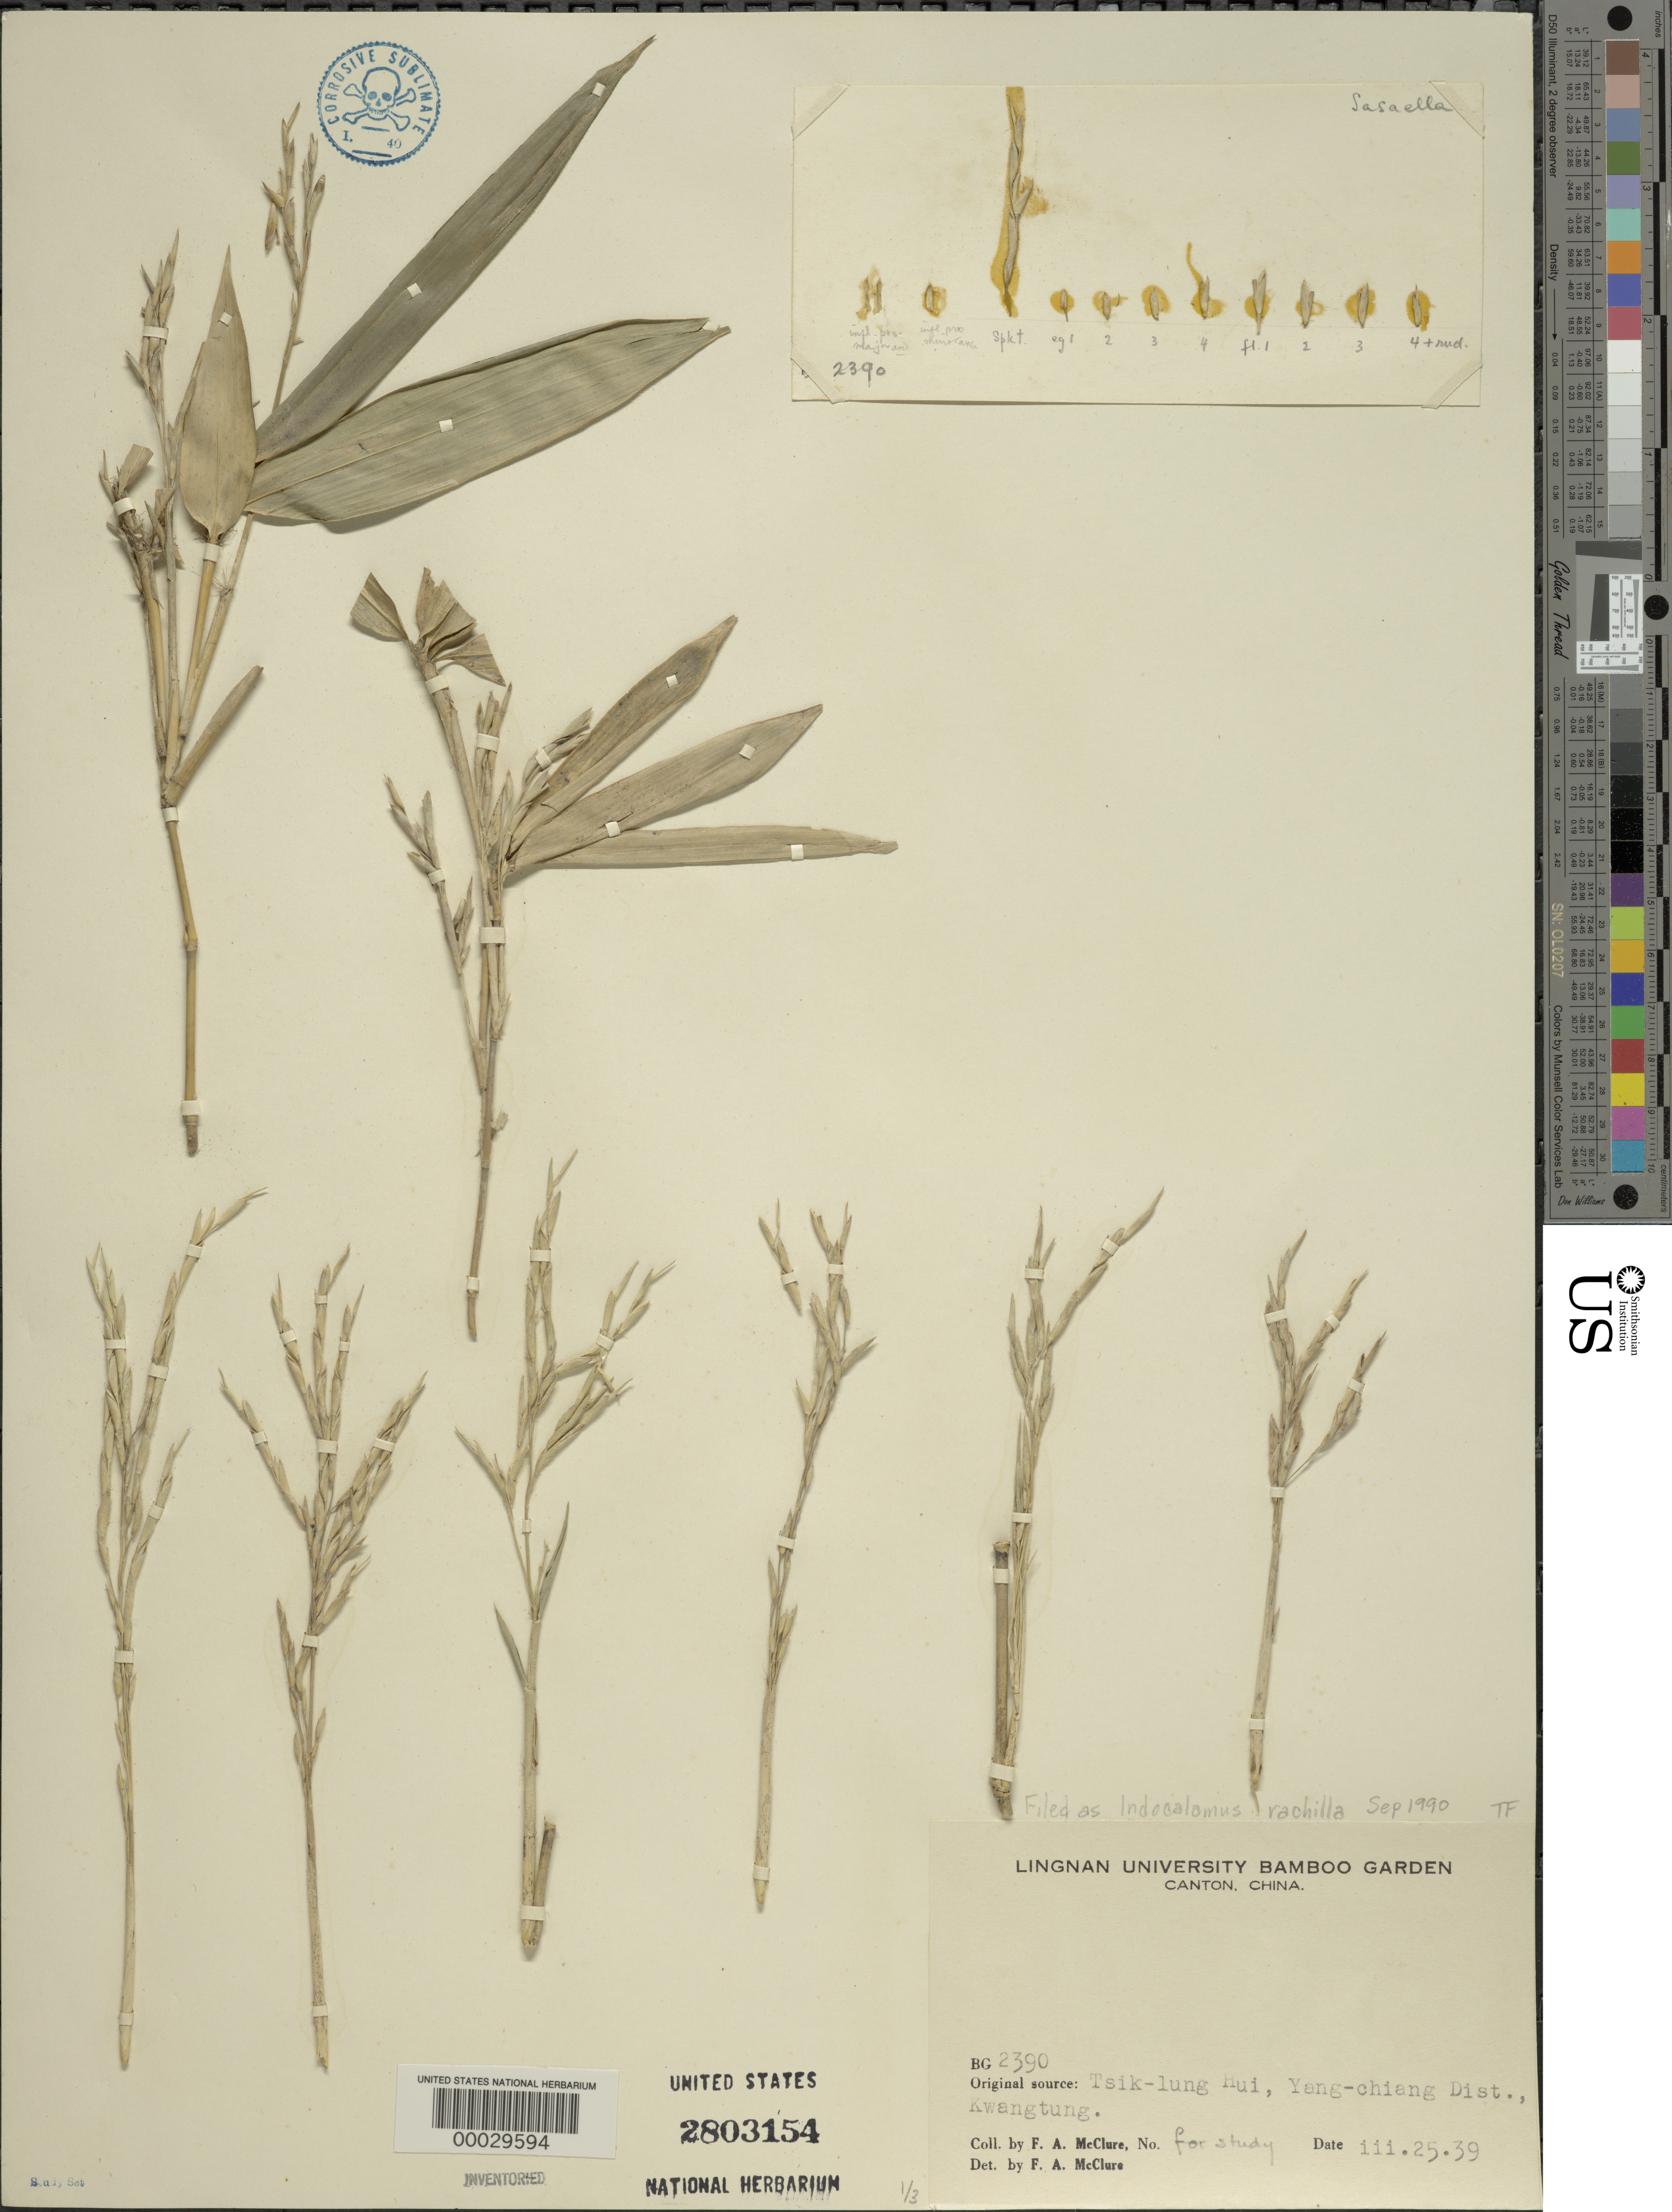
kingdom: Plantae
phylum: Tracheophyta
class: Liliopsida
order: Poales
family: Poaceae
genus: Indocalamus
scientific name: Indocalamus sp.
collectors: F. A. McClure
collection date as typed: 25 Mar 1939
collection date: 1939-03-25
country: China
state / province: Guangdong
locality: Tsik-lung hui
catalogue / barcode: US 2803154